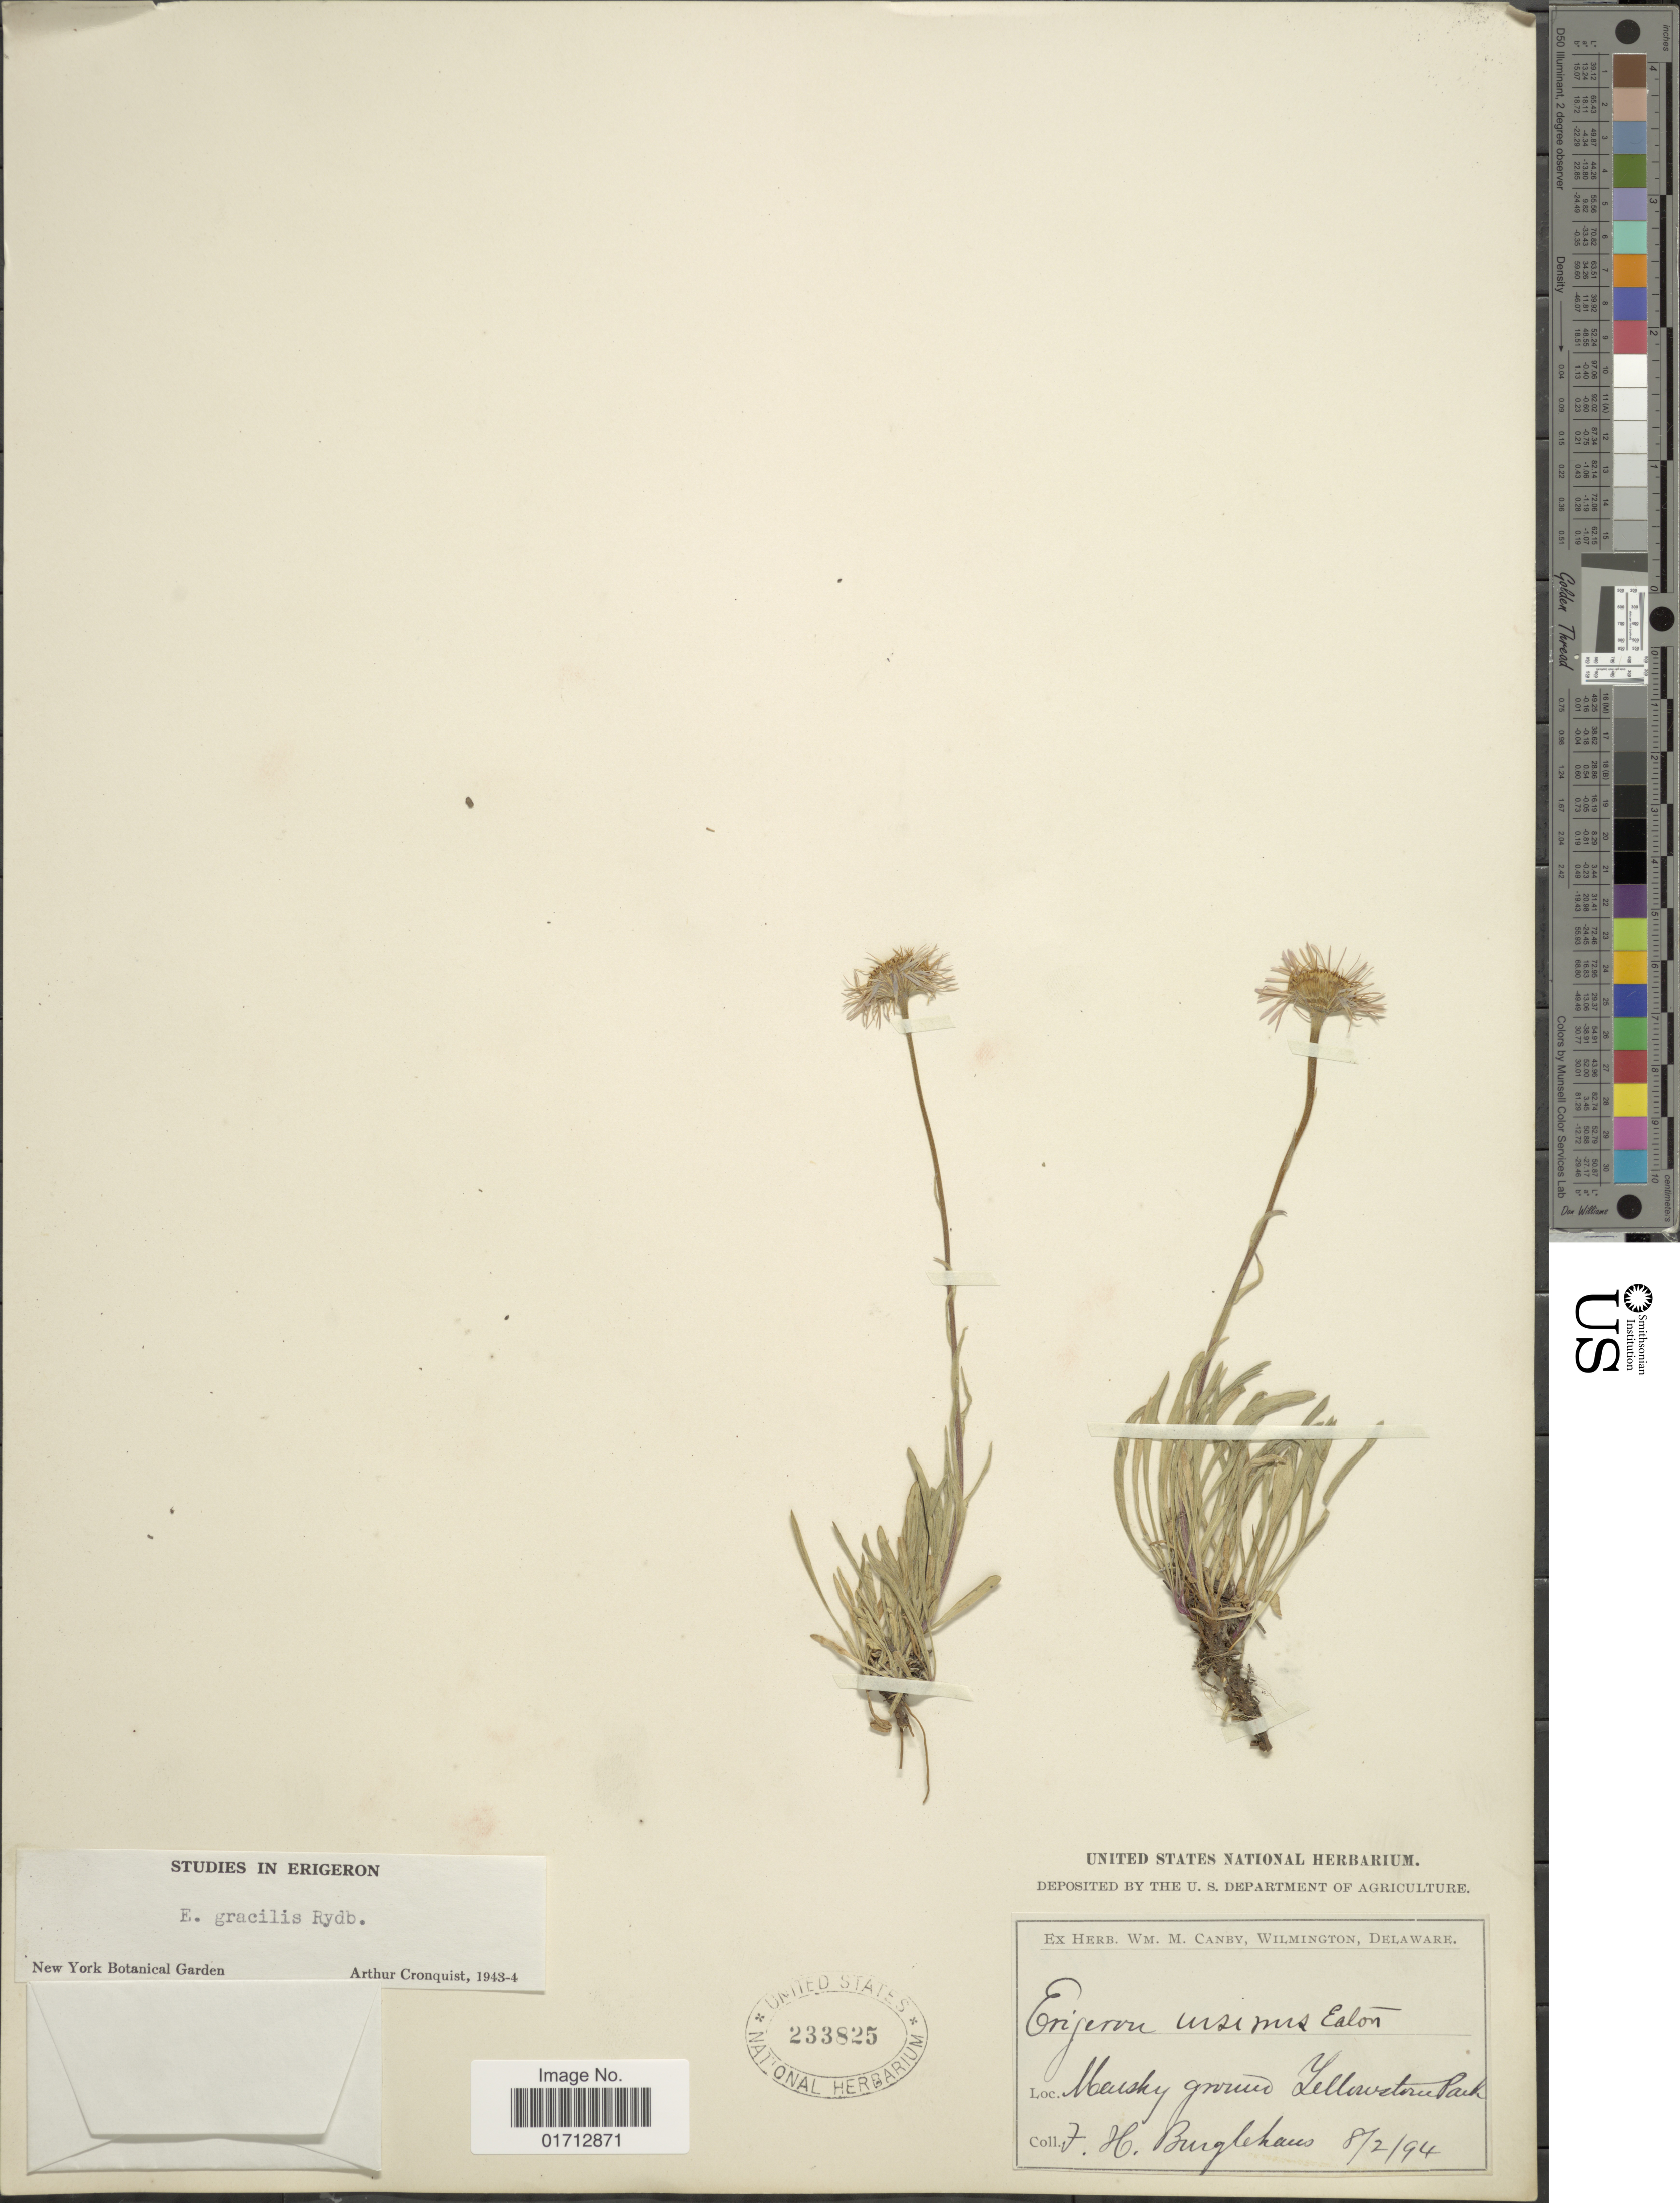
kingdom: Plantae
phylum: Tracheophyta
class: Magnoliopsida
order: Asterales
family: Asteraceae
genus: Erigeron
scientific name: Erigeron gracilis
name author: Rydb.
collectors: F. Burglehaus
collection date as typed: Transcribed d/m/y: 2/8/94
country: United States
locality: Marshy ground, Yellowstone Park.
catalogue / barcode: US 233825